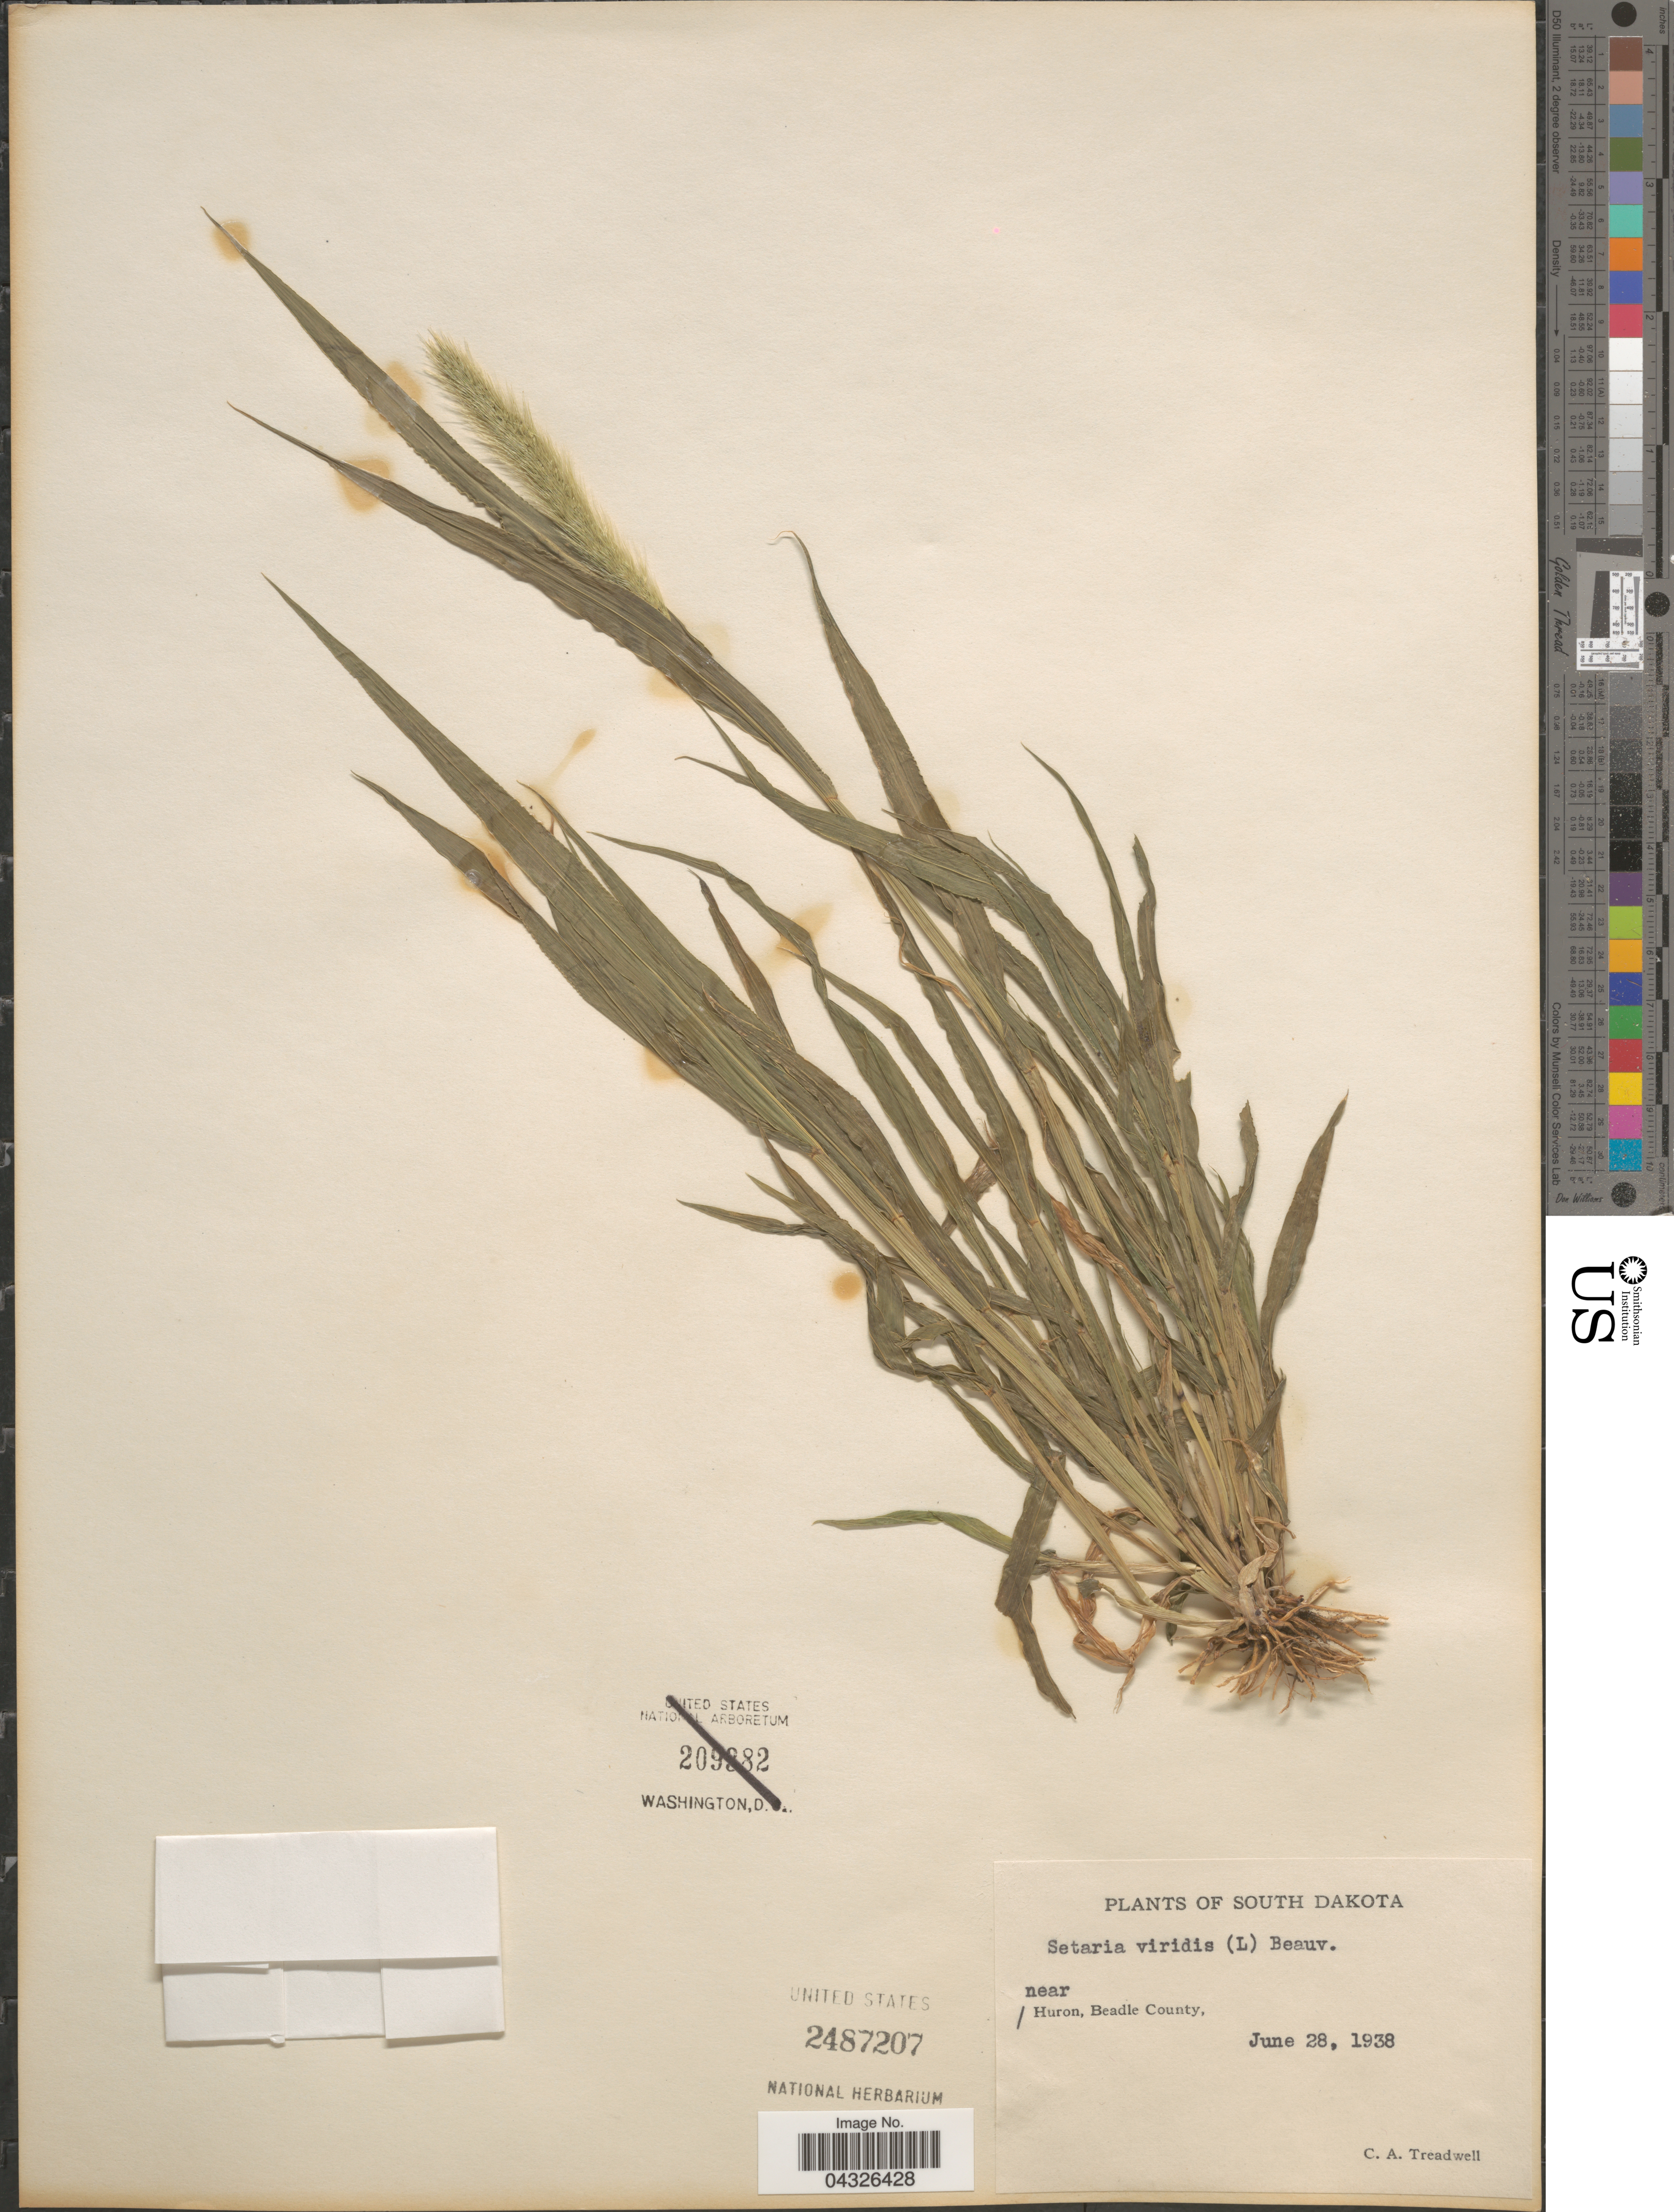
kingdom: Plantae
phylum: Tracheophyta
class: Liliopsida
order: Poales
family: Poaceae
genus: Setaria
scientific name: Setaria viridis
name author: (L.) P. Beauv.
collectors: C. Treadwell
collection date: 1938-06-26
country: United States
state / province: South Dakota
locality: Near Huron, Beadle County.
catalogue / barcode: US 2487207